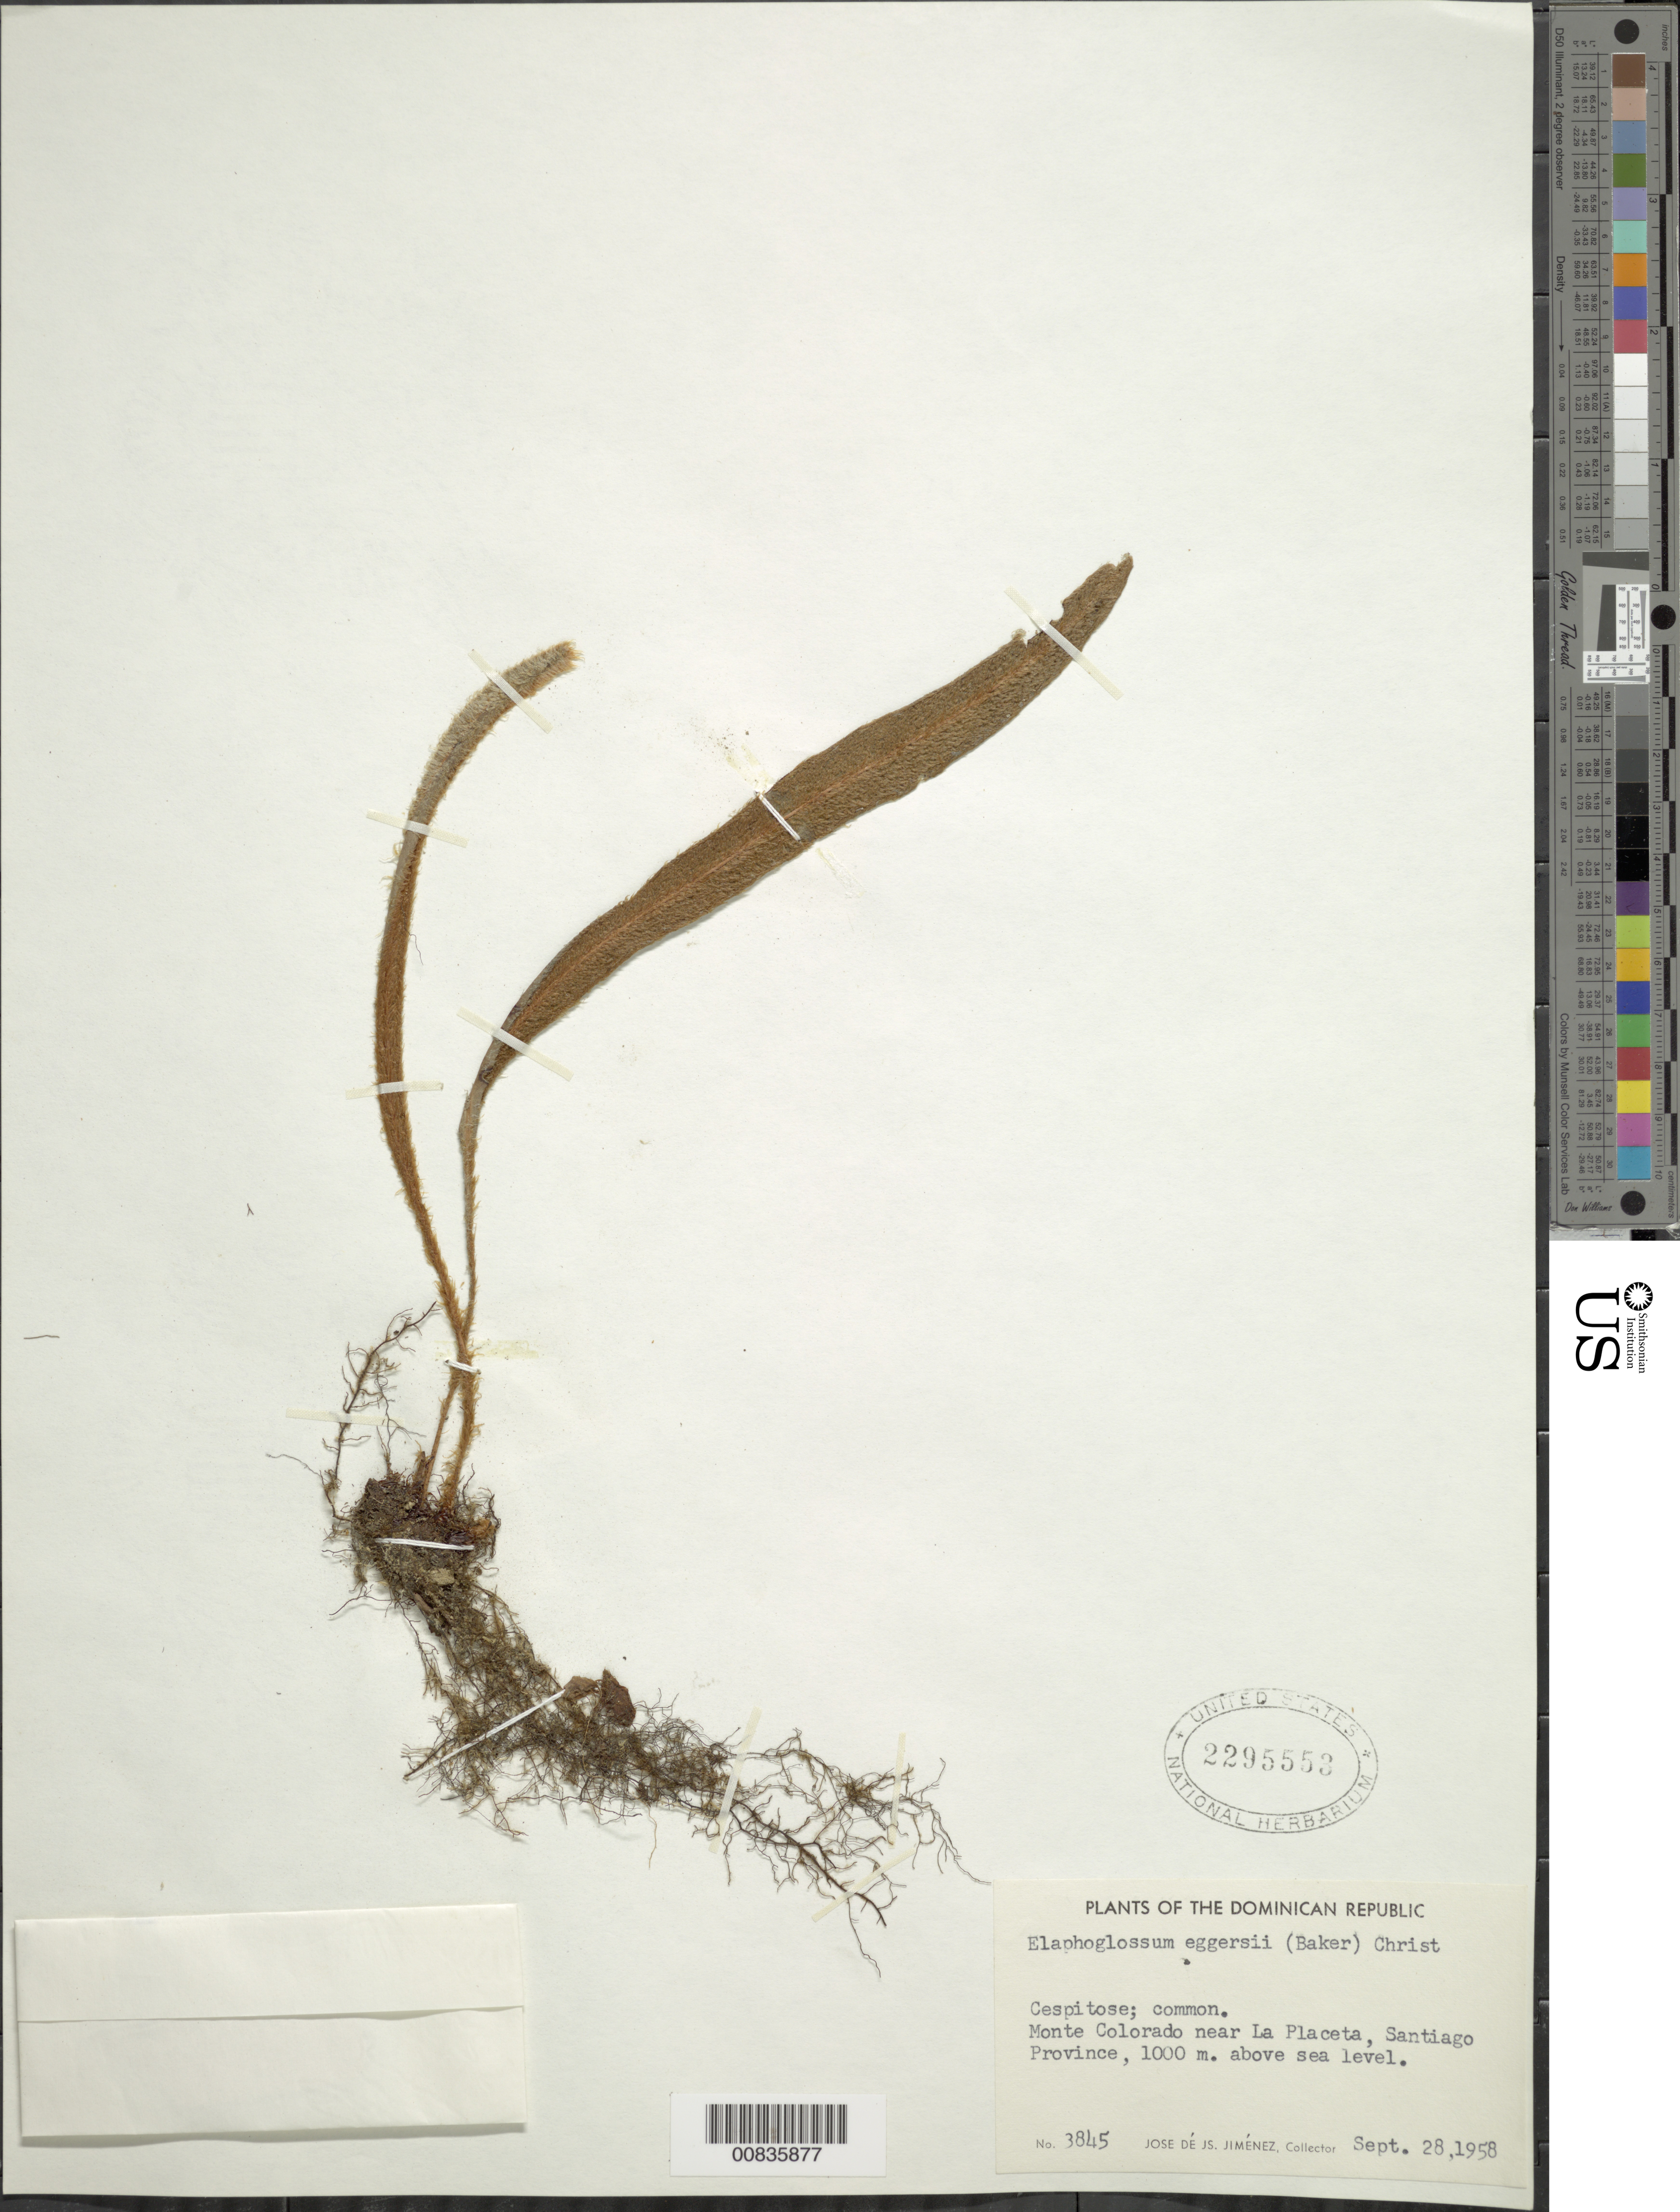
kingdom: Plantae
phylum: Tracheophyta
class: Polypodiopsida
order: Polypodiales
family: Dryopteridaceae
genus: Elaphoglossum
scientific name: Elaphoglossum eggersii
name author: (Baker) Christ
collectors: J. J. Jiménez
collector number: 3845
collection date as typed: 28 Sep 1958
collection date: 1958-09-28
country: Dominican Republic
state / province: Santiago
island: Hispaniola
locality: Monte Colorado, near La Placeta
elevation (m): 1000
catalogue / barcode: US 2295553